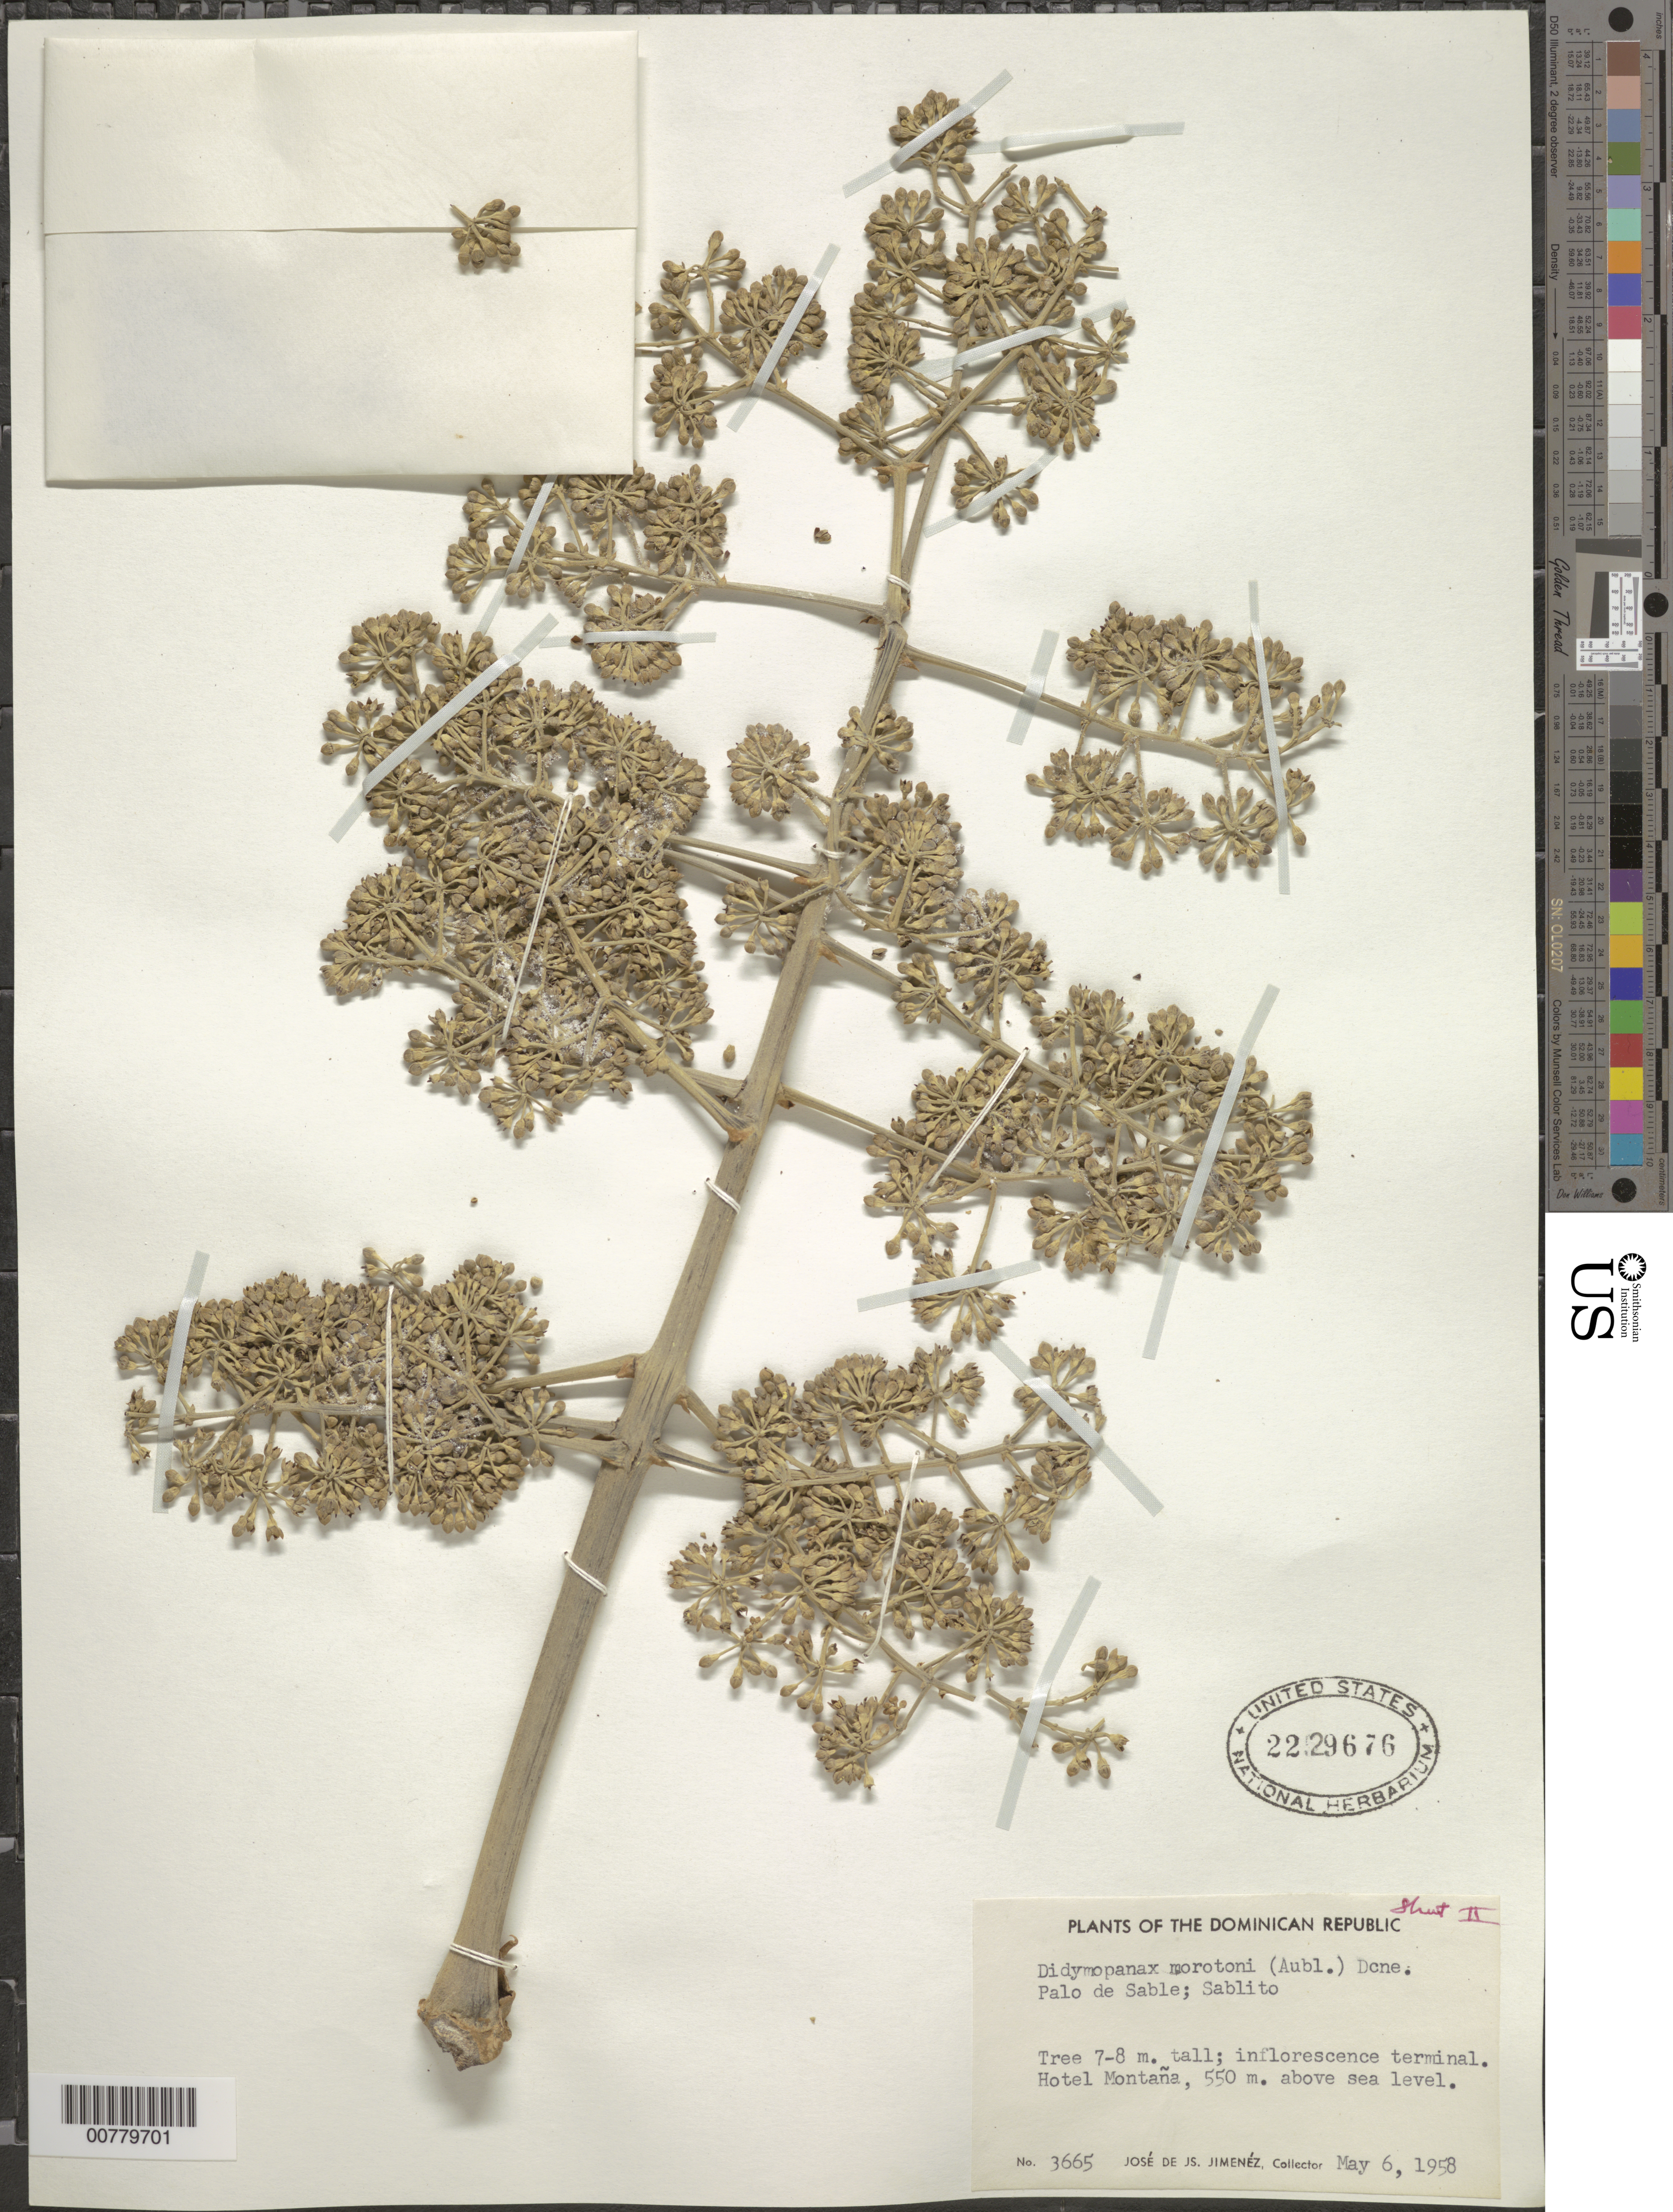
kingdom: Plantae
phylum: Tracheophyta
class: Magnoliopsida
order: Apiales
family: Araliaceae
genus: Schefflera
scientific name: Schefflera morototoni (Aubl.) Maguire, Steyerm. & Frodin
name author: (Aubl.) Maguire et al.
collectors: J. J. Jiménez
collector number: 3665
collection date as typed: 06 May 1958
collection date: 1958-05-06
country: Dominican Republic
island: Hispaniola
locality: Hotel Montaña.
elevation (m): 550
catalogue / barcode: US 2229676